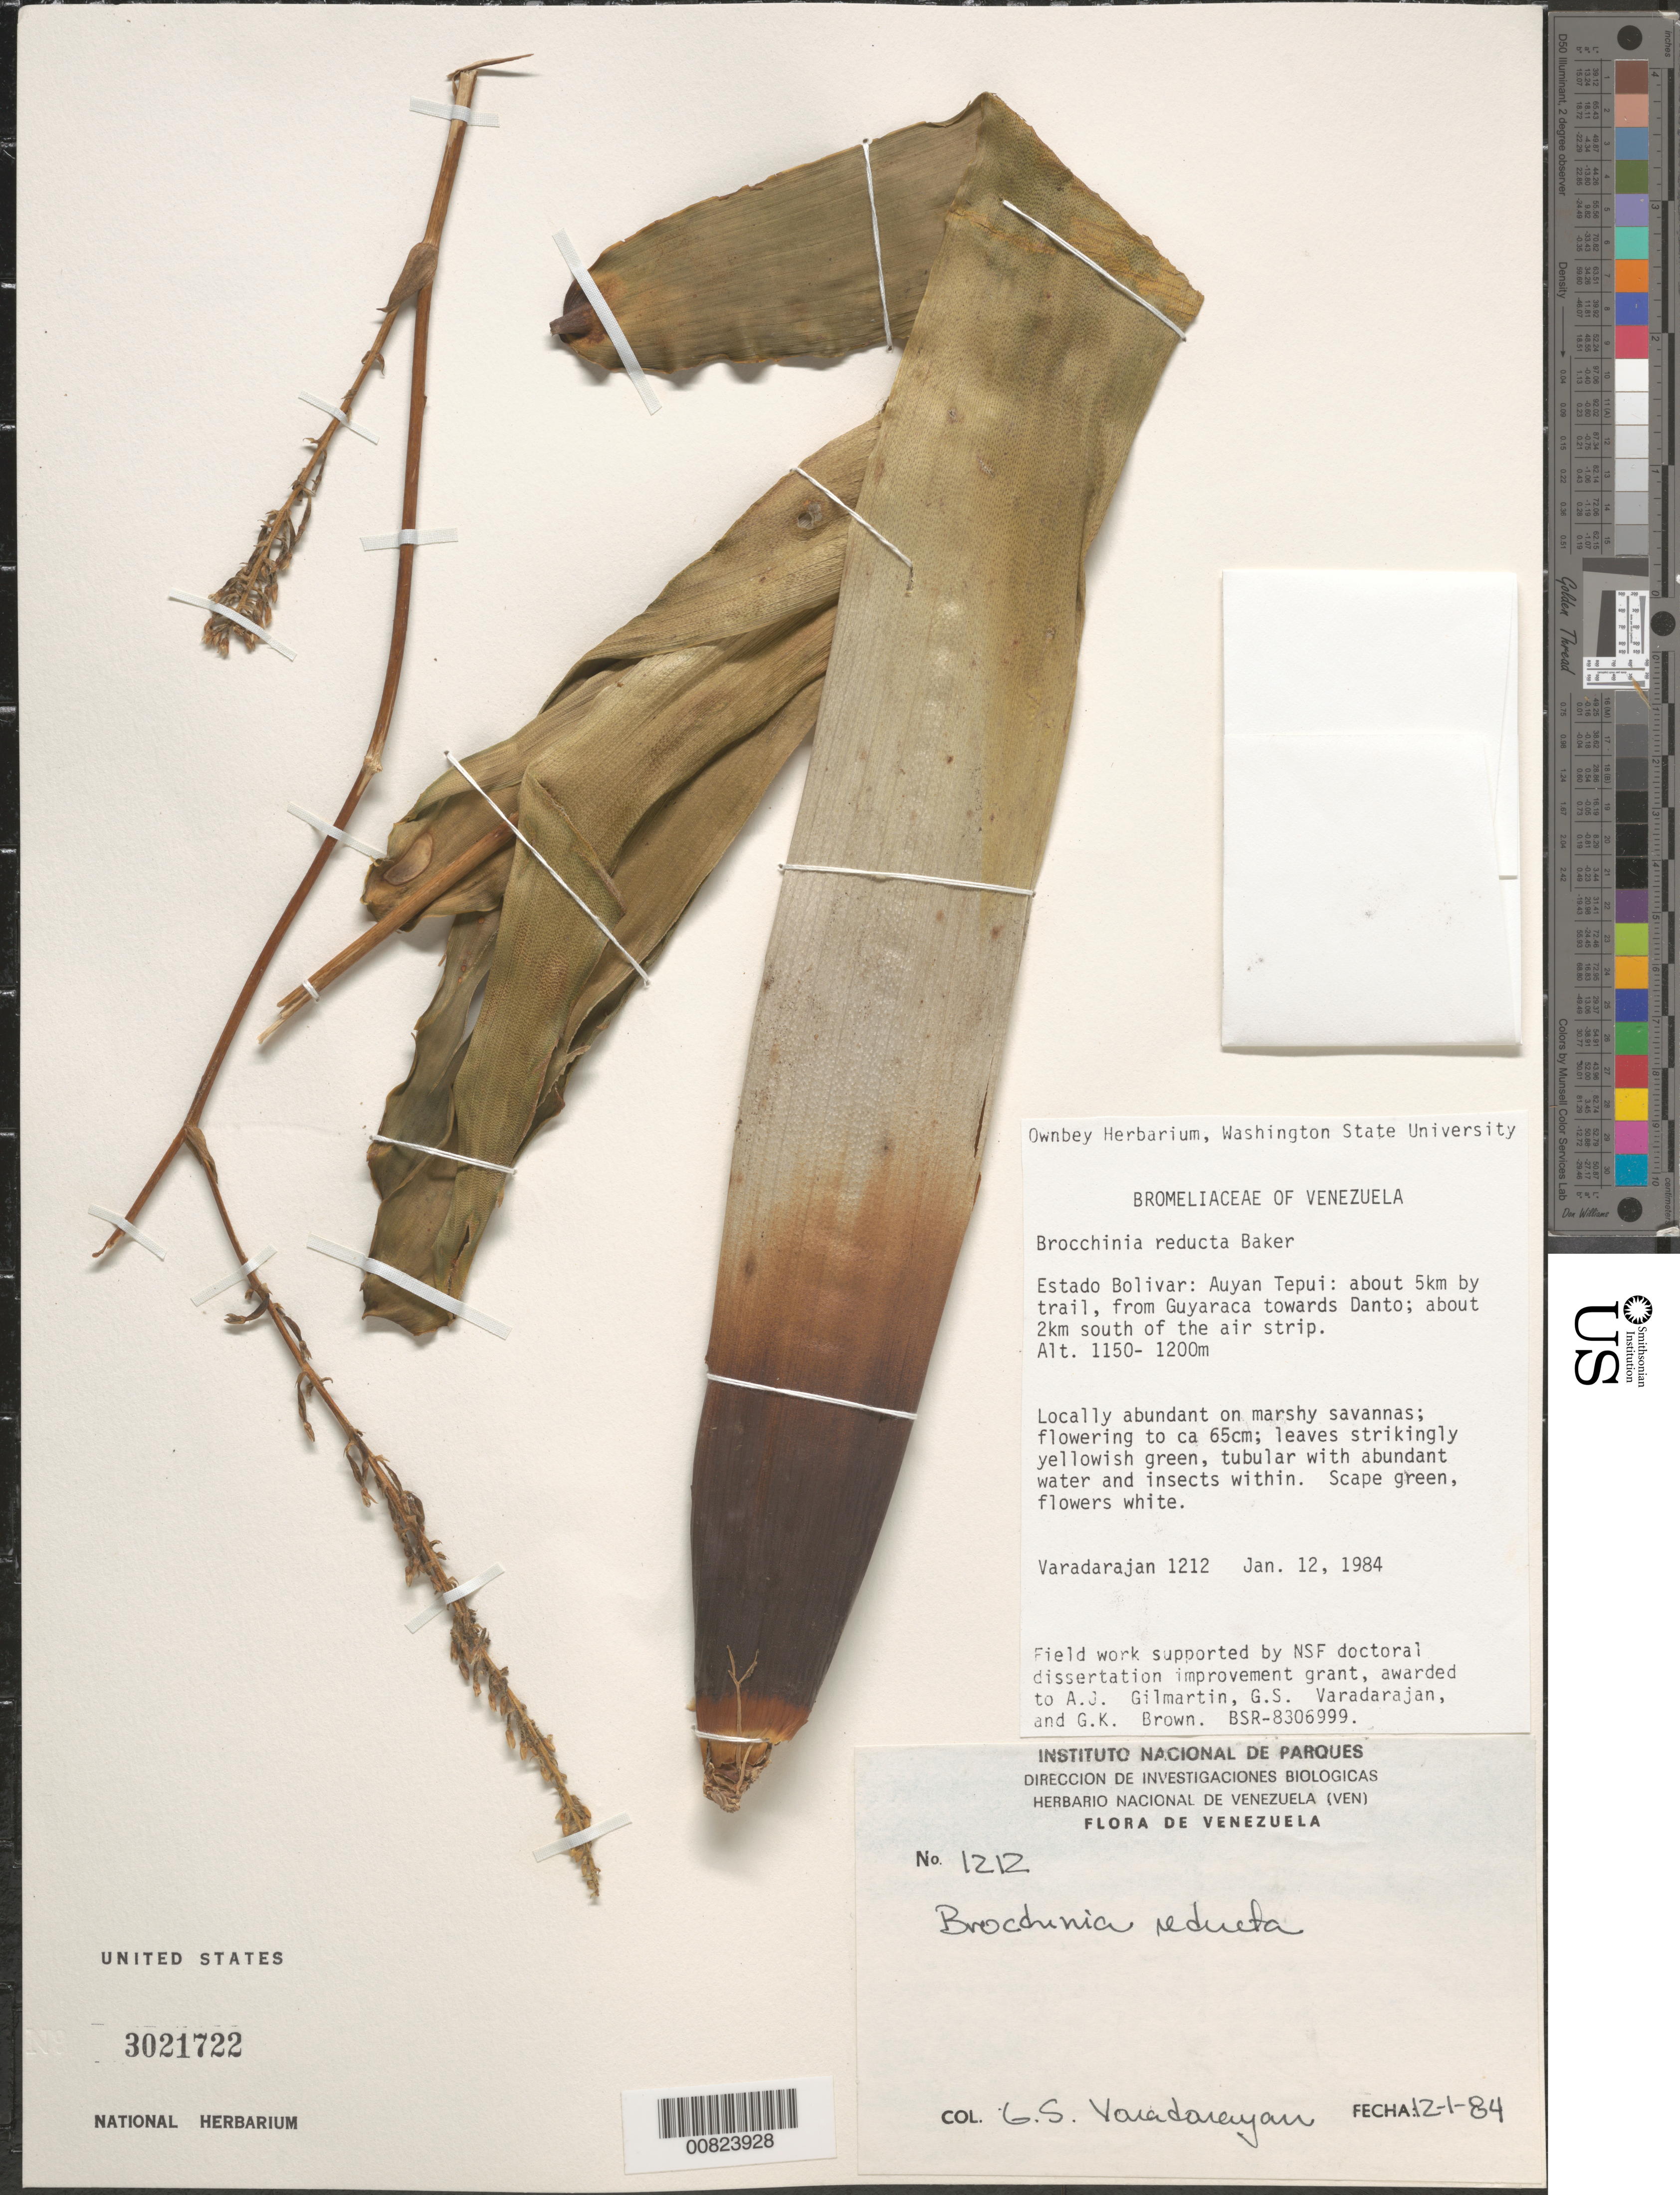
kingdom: Plantae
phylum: Tracheophyta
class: Liliopsida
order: Poales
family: Bromeliaceae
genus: Brocchinia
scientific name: Brocchinia reducta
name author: Baker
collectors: G. S. Varadarajan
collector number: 1212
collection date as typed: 12-Jan-84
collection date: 1984-01-12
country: Venezuela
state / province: Bolívar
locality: Auyan-tepuí, about 5km by trail, from Guyaraca towards Danto, about 2km S of the air strip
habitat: Marshy savannas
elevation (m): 1150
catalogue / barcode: US 3021722